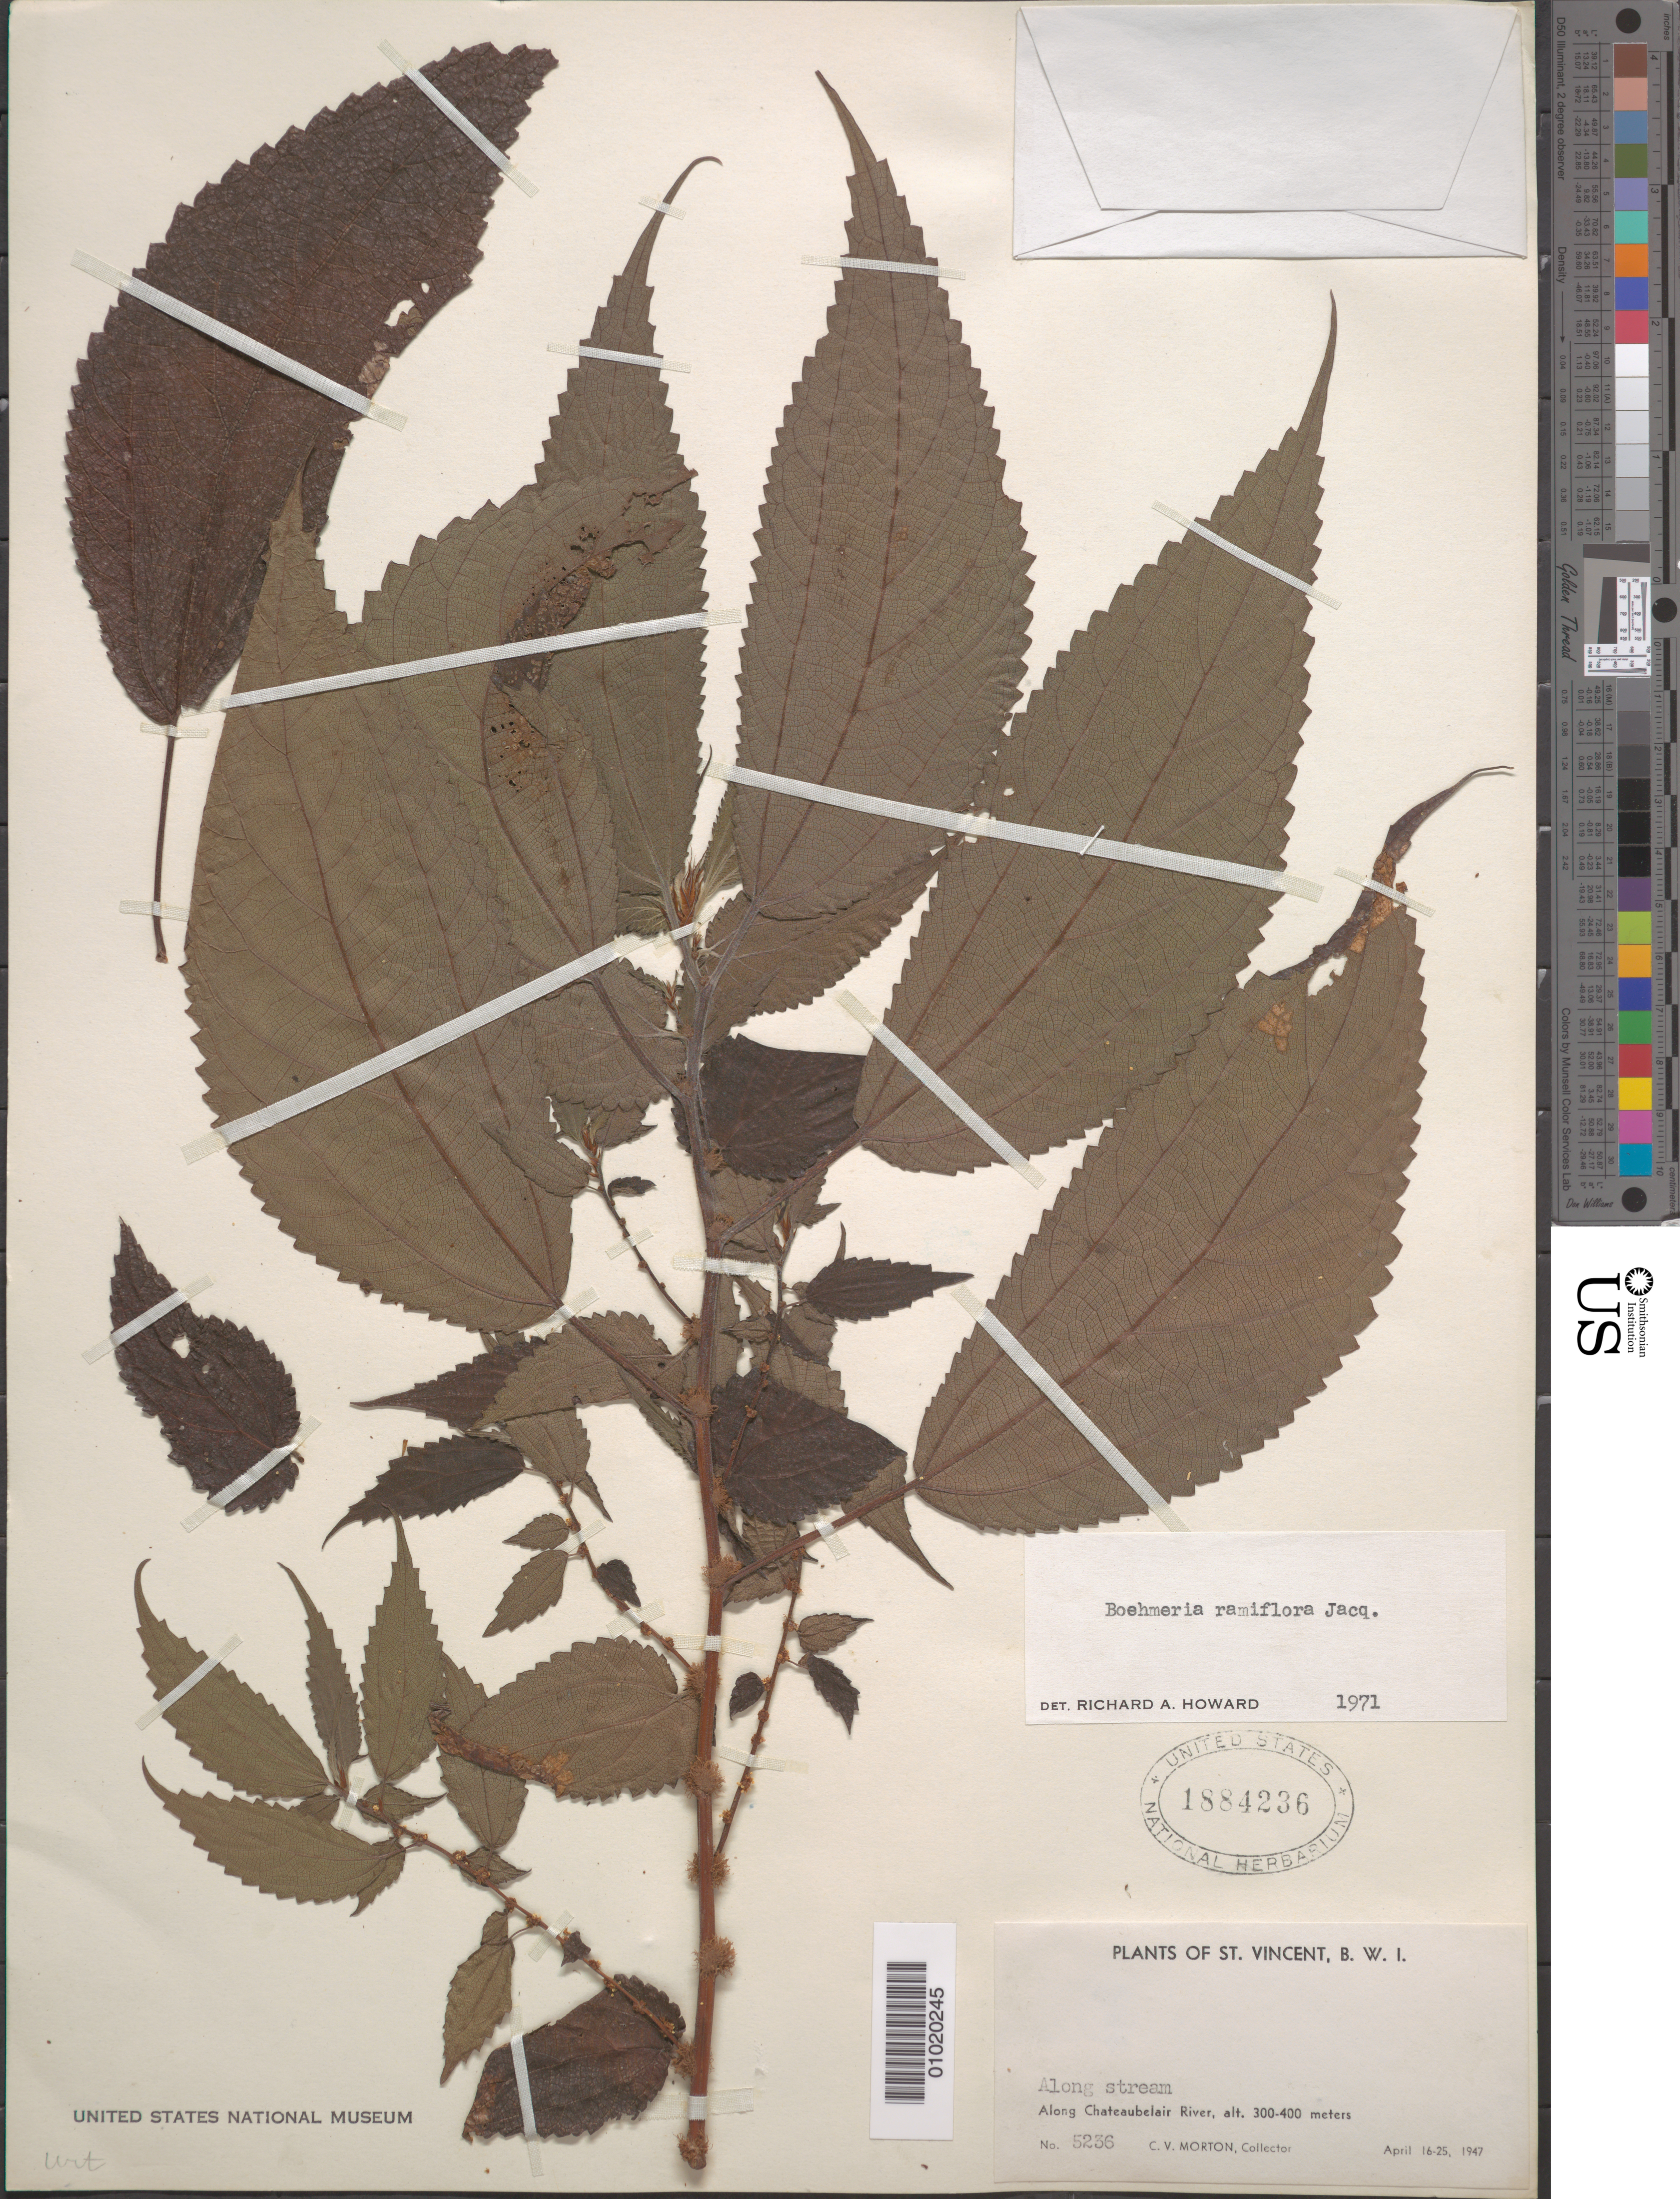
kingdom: Plantae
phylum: Tracheophyta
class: Magnoliopsida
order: Rosales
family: Urticaceae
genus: Boehmeria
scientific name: Boehmeria ramiflora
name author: Jacq.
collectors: C. V. Morton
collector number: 5236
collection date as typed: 16 Apr 1947 to 25 Apr 1947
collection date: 1947-04-16/1947-04-25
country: St. Vincent - Grenadines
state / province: Saint David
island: St. Vincent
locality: Along Chateaubelair River. Along Stream.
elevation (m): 300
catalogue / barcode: US 1884236